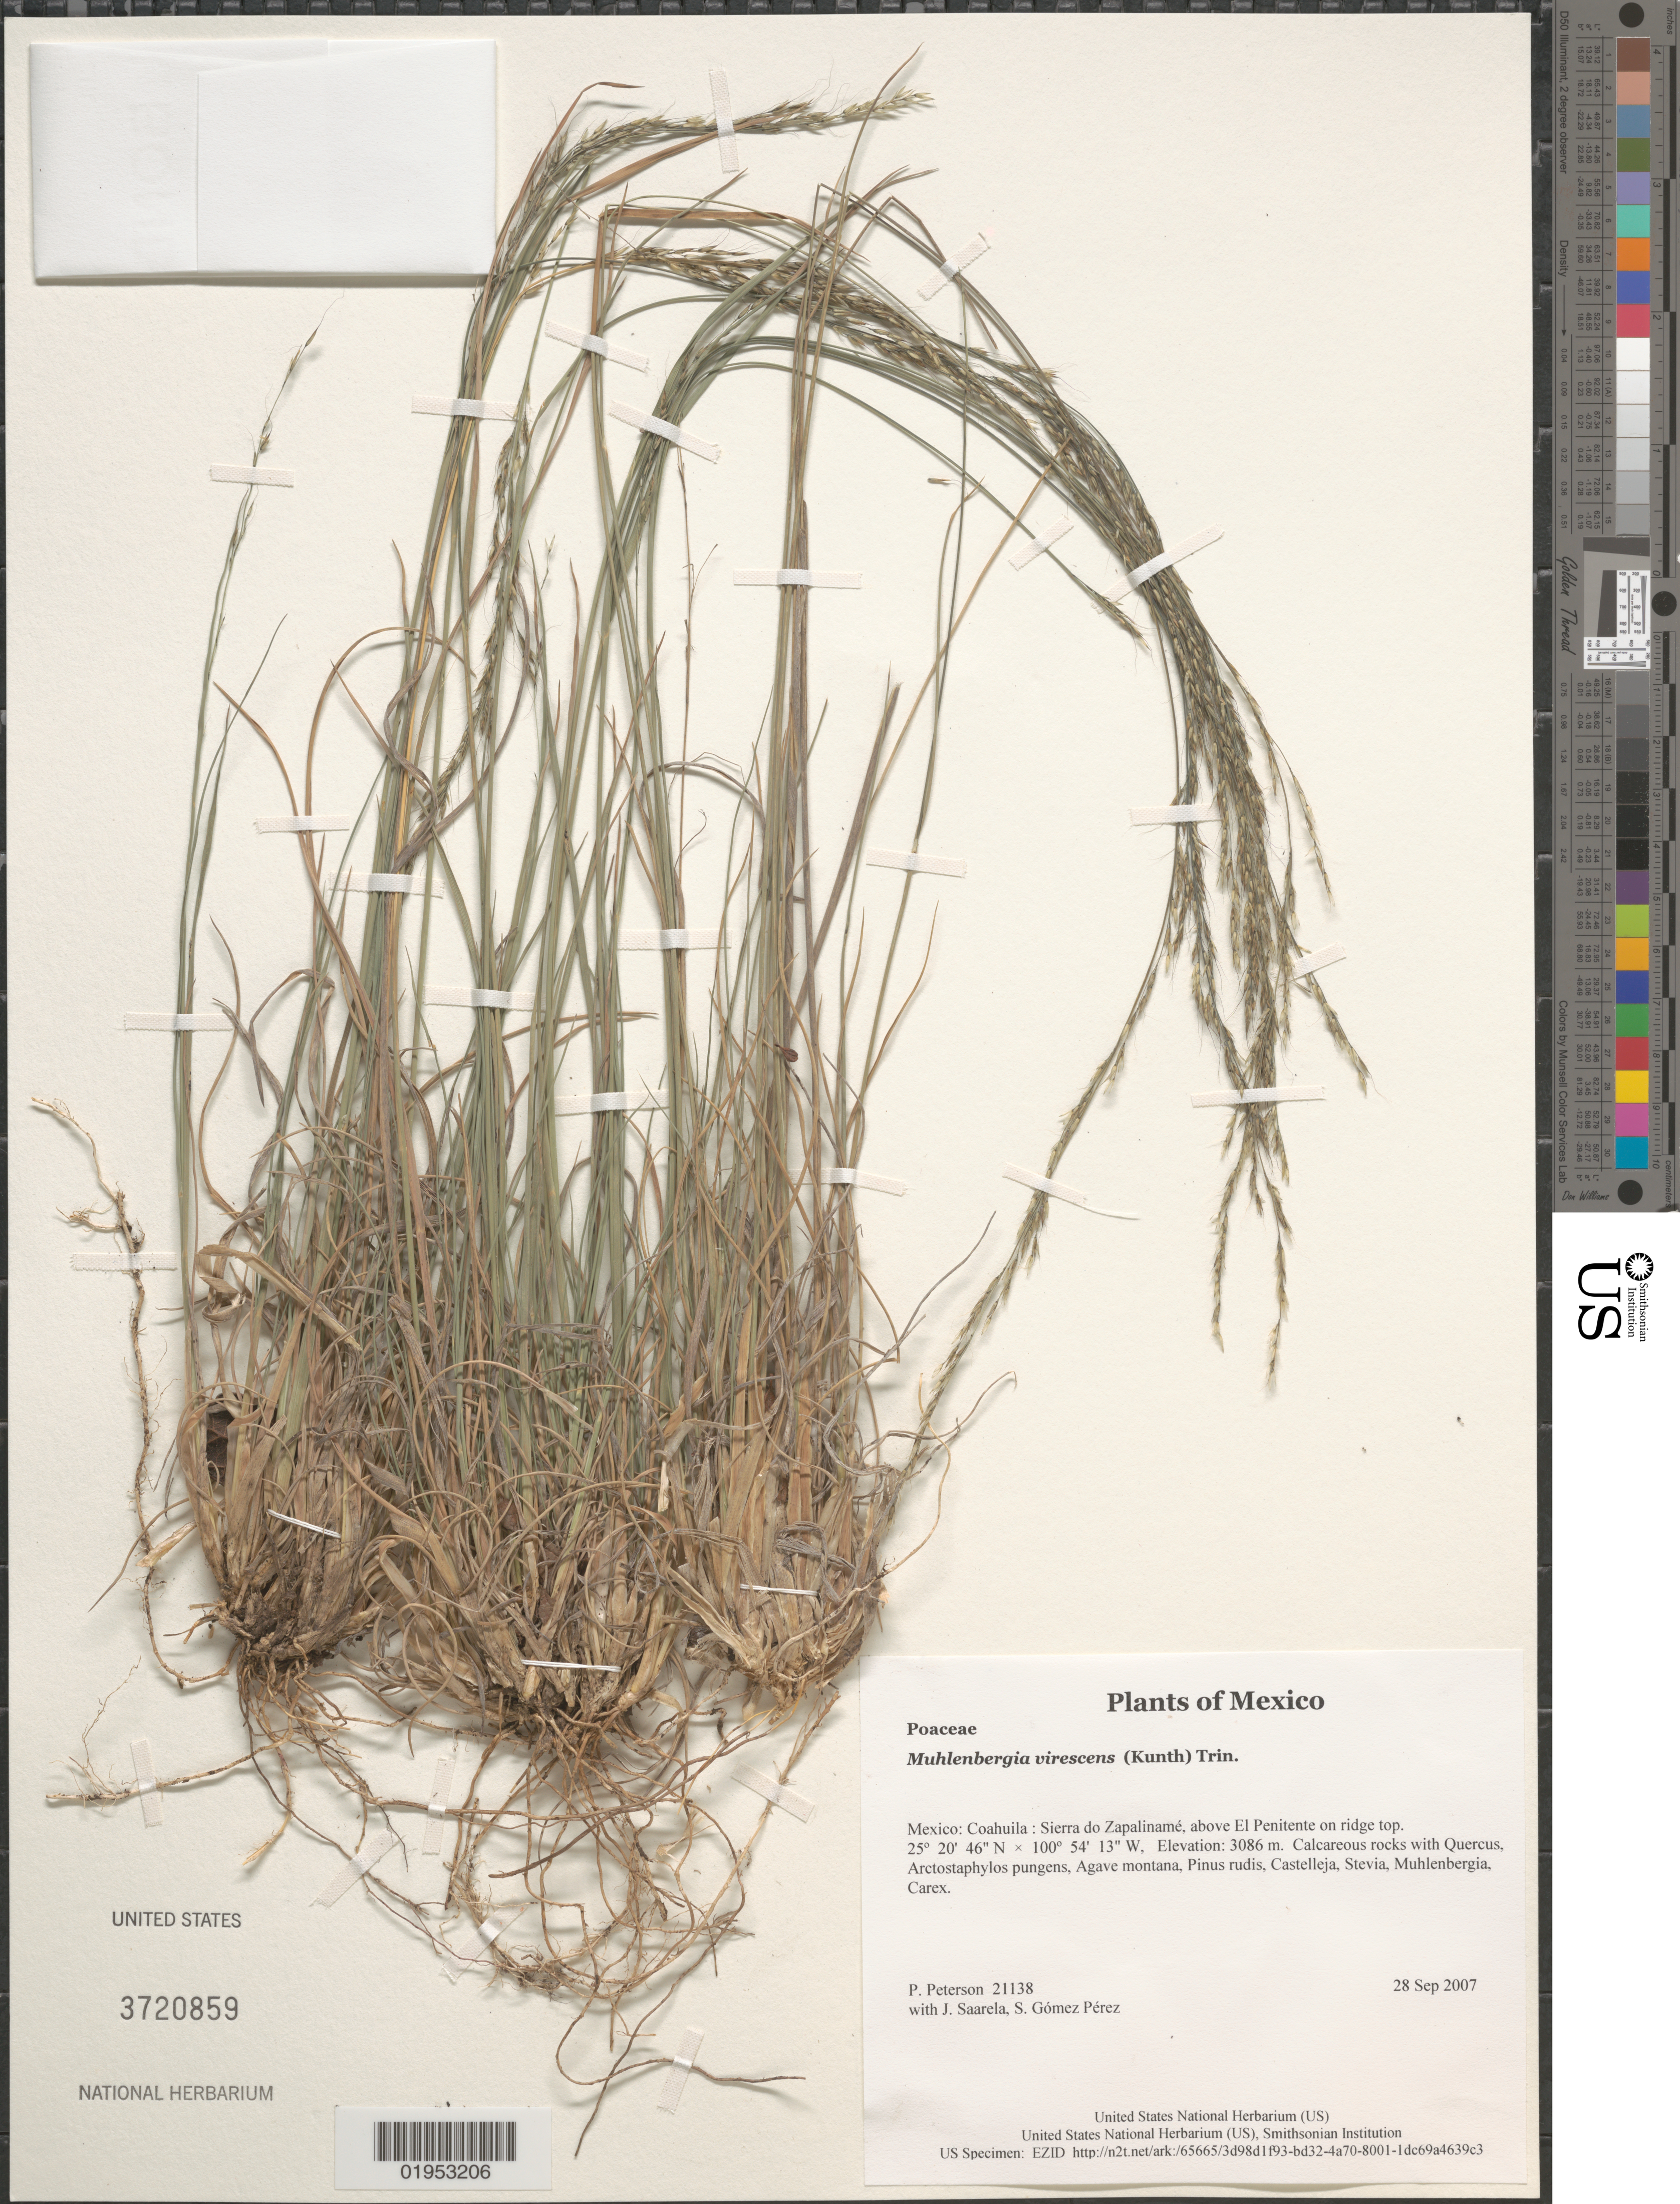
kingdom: Plantae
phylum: Tracheophyta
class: Liliopsida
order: Poales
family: Poaceae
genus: Muhlenbergia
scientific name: Muhlenbergia virescens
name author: (Kunth) Trin.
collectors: P. M. Peterson, J. Saarela & S. Gómez Pérez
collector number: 21138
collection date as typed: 28 Sep 2007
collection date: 2007-09-28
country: Mexico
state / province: Coahuila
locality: Sierra do Zapalinamé, above El Penitente on ridge top.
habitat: Calcareous rocks with Quercus, Arctostaphylos pungens, Agave montana, Pinus rudis, Castelleja, Stevia, Muhlenbergia, Carex.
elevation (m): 3086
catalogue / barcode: US 3720859